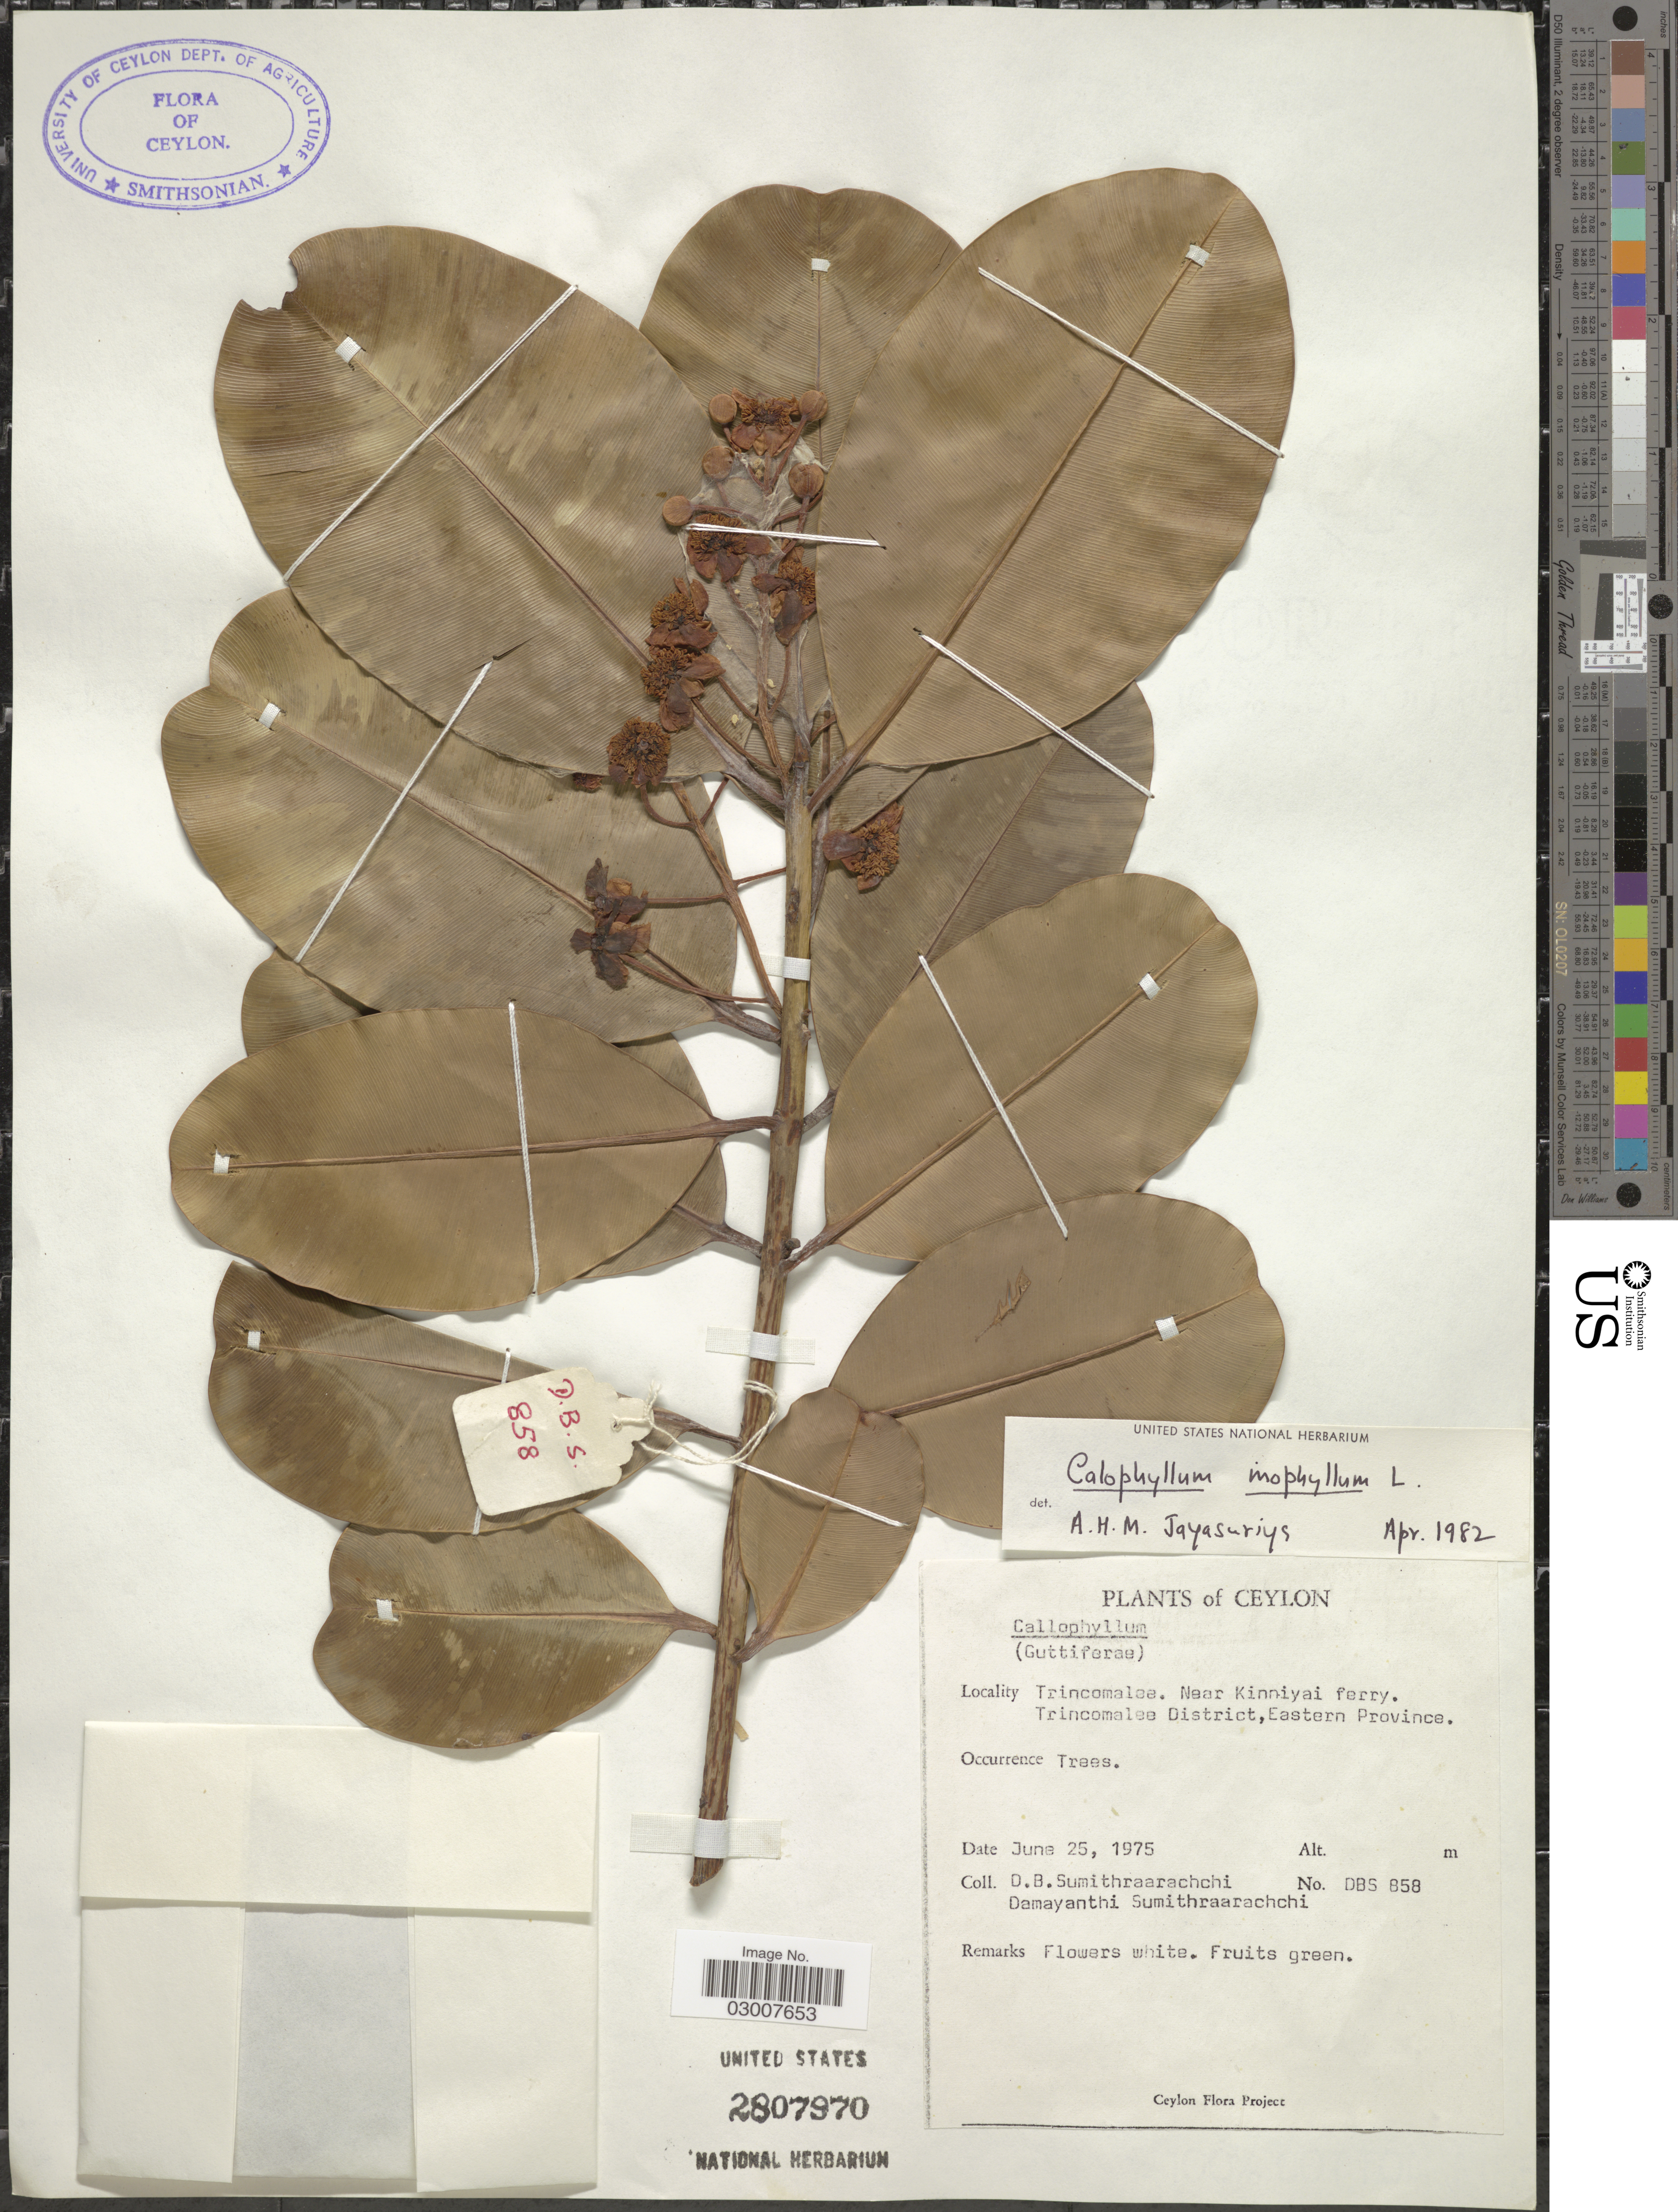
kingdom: Plantae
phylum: Tracheophyta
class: Magnoliopsida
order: Malpighiales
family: Calophyllaceae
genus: Calophyllum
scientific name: Calophyllum inophyllum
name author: L.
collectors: D. B. Sumithraarachchi & D. Sumithraarachchi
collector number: DBS858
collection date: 1975-06-25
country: Sri Lanka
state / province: Eastern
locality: Ceylon. Trincomalee. Near Kinniyai ferry. Trincomalee District.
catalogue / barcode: US 2807970